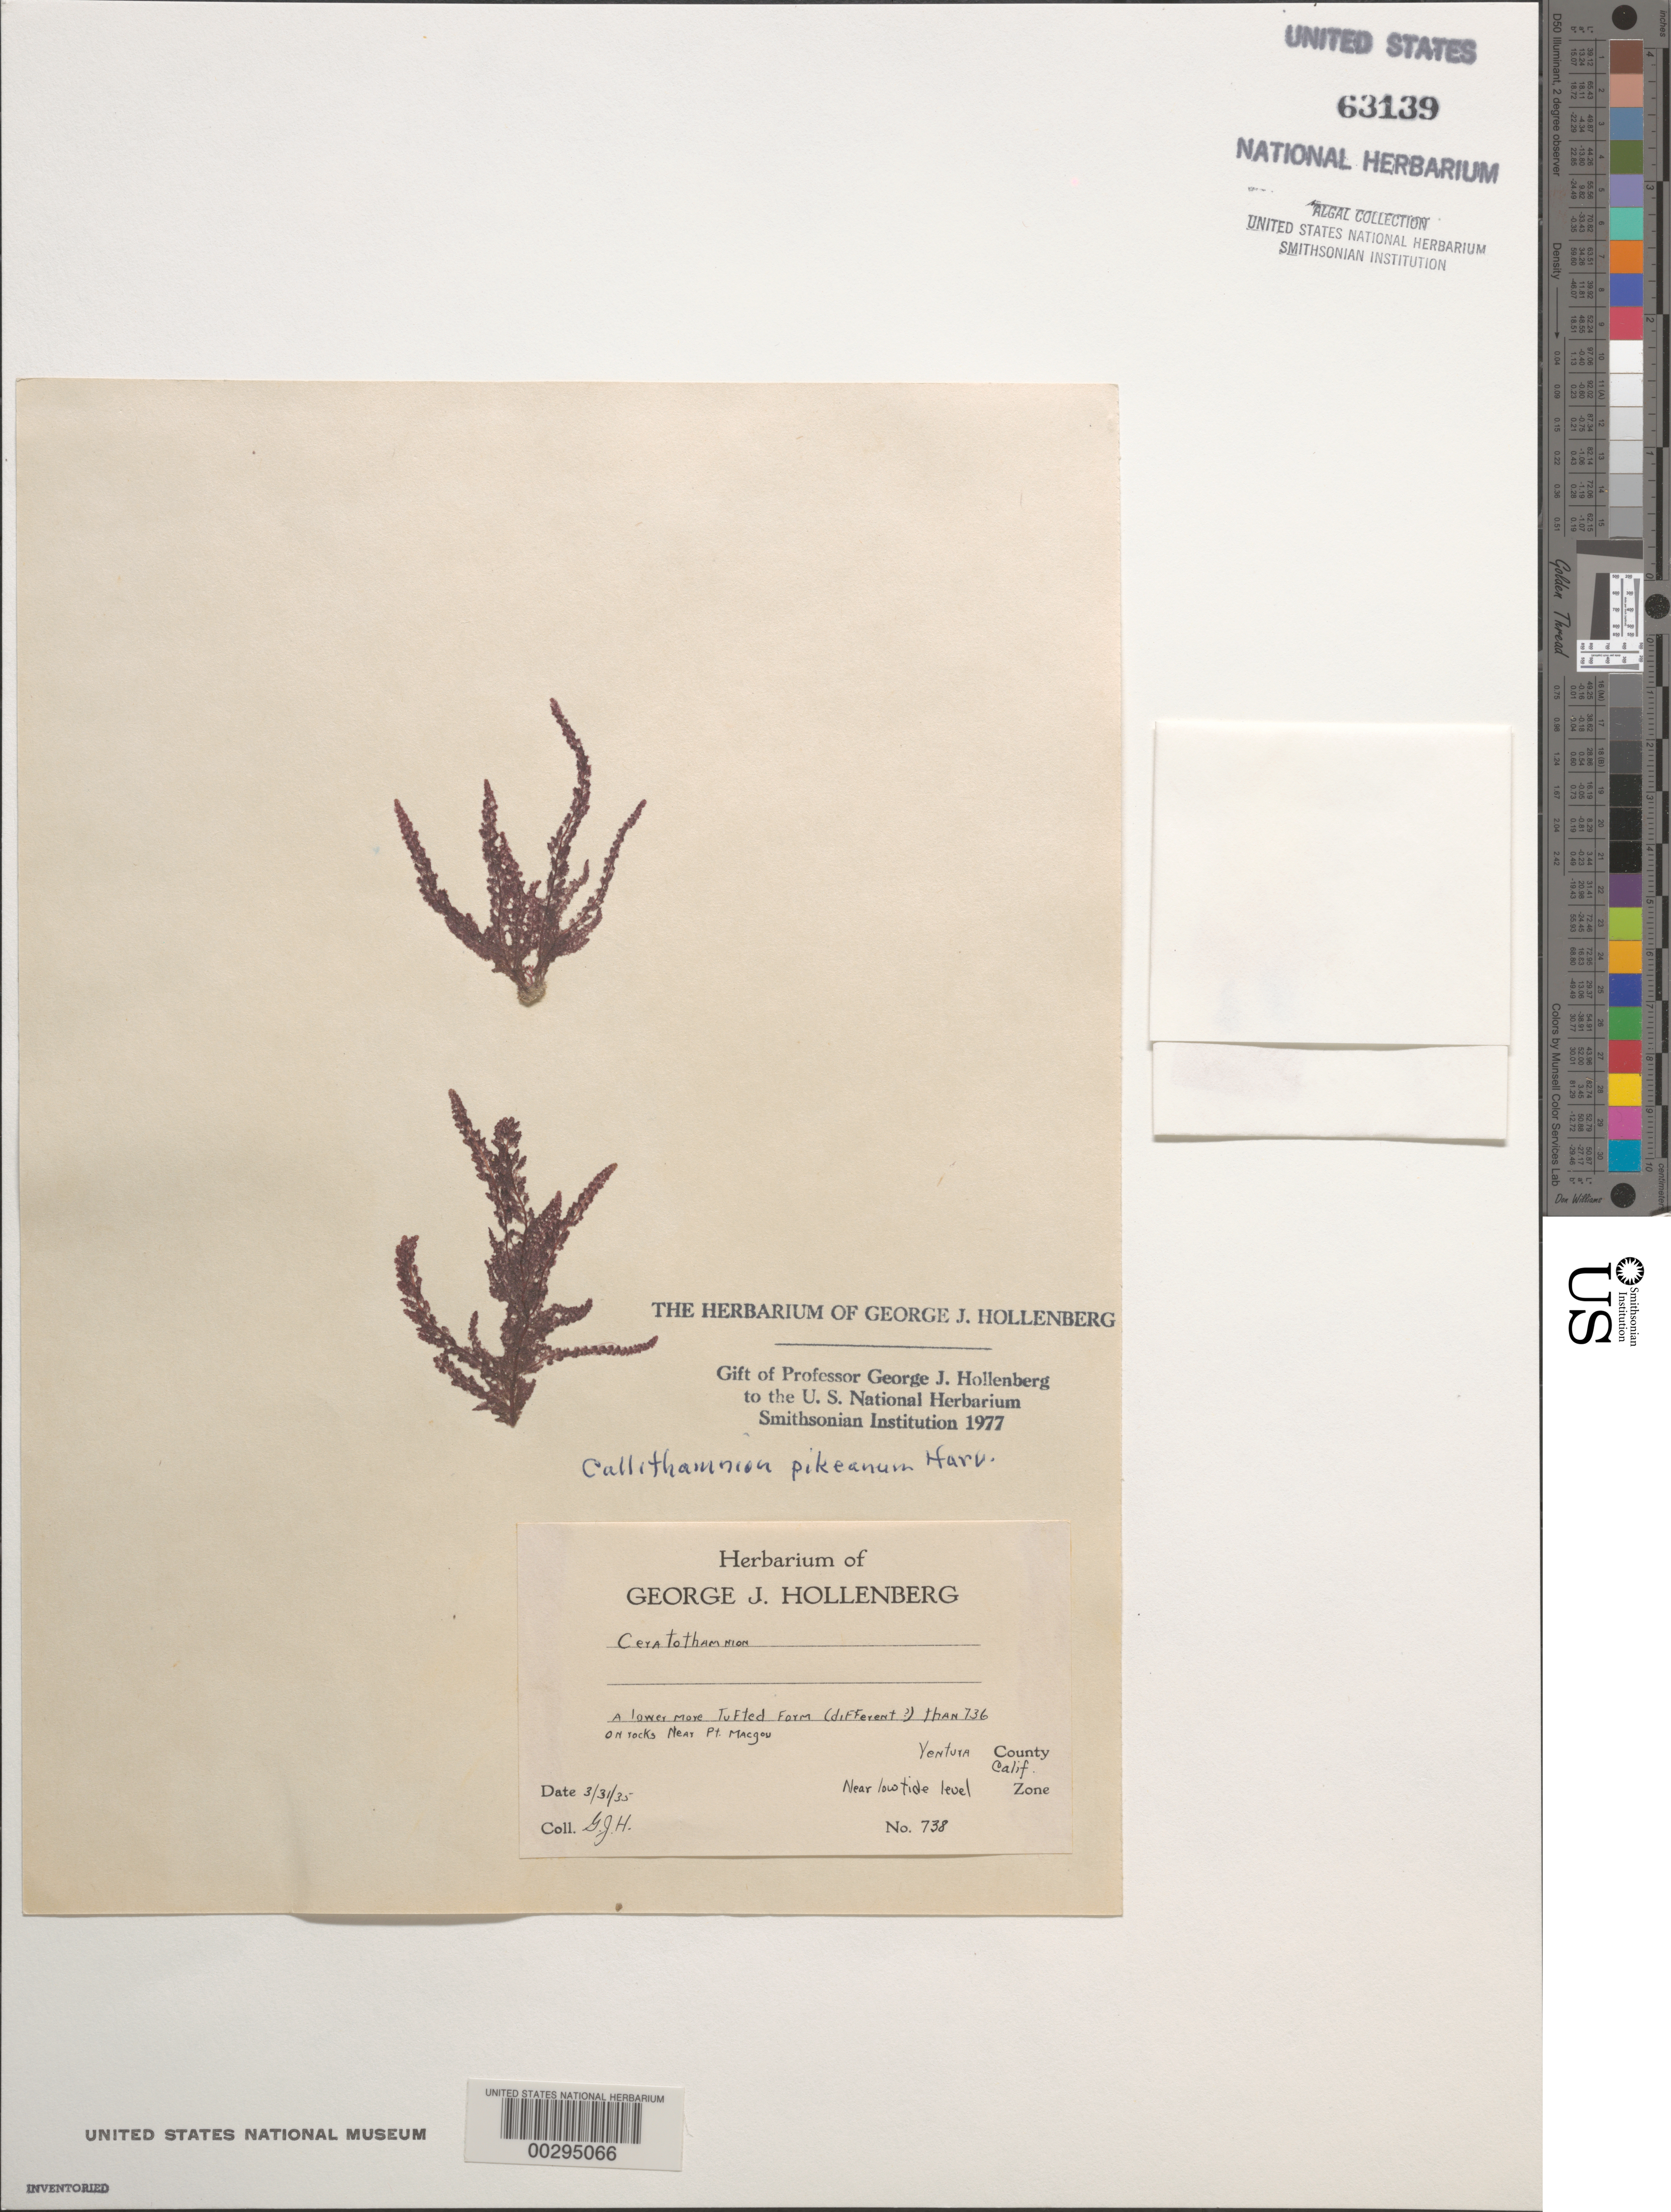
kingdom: Plantae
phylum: Rhodophyta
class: Florideophyceae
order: Ceramiales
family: Callithamniaceae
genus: Callithamnion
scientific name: Callithamnion pikeanum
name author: Harv.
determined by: Hollenberg, George J.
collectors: G. Hollenberg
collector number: GJH 738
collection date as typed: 31 Mar 1935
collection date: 1935-03-31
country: United States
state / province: California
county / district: Ventura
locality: Near Point Mugu (Pt. Macgou)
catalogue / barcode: US 63139